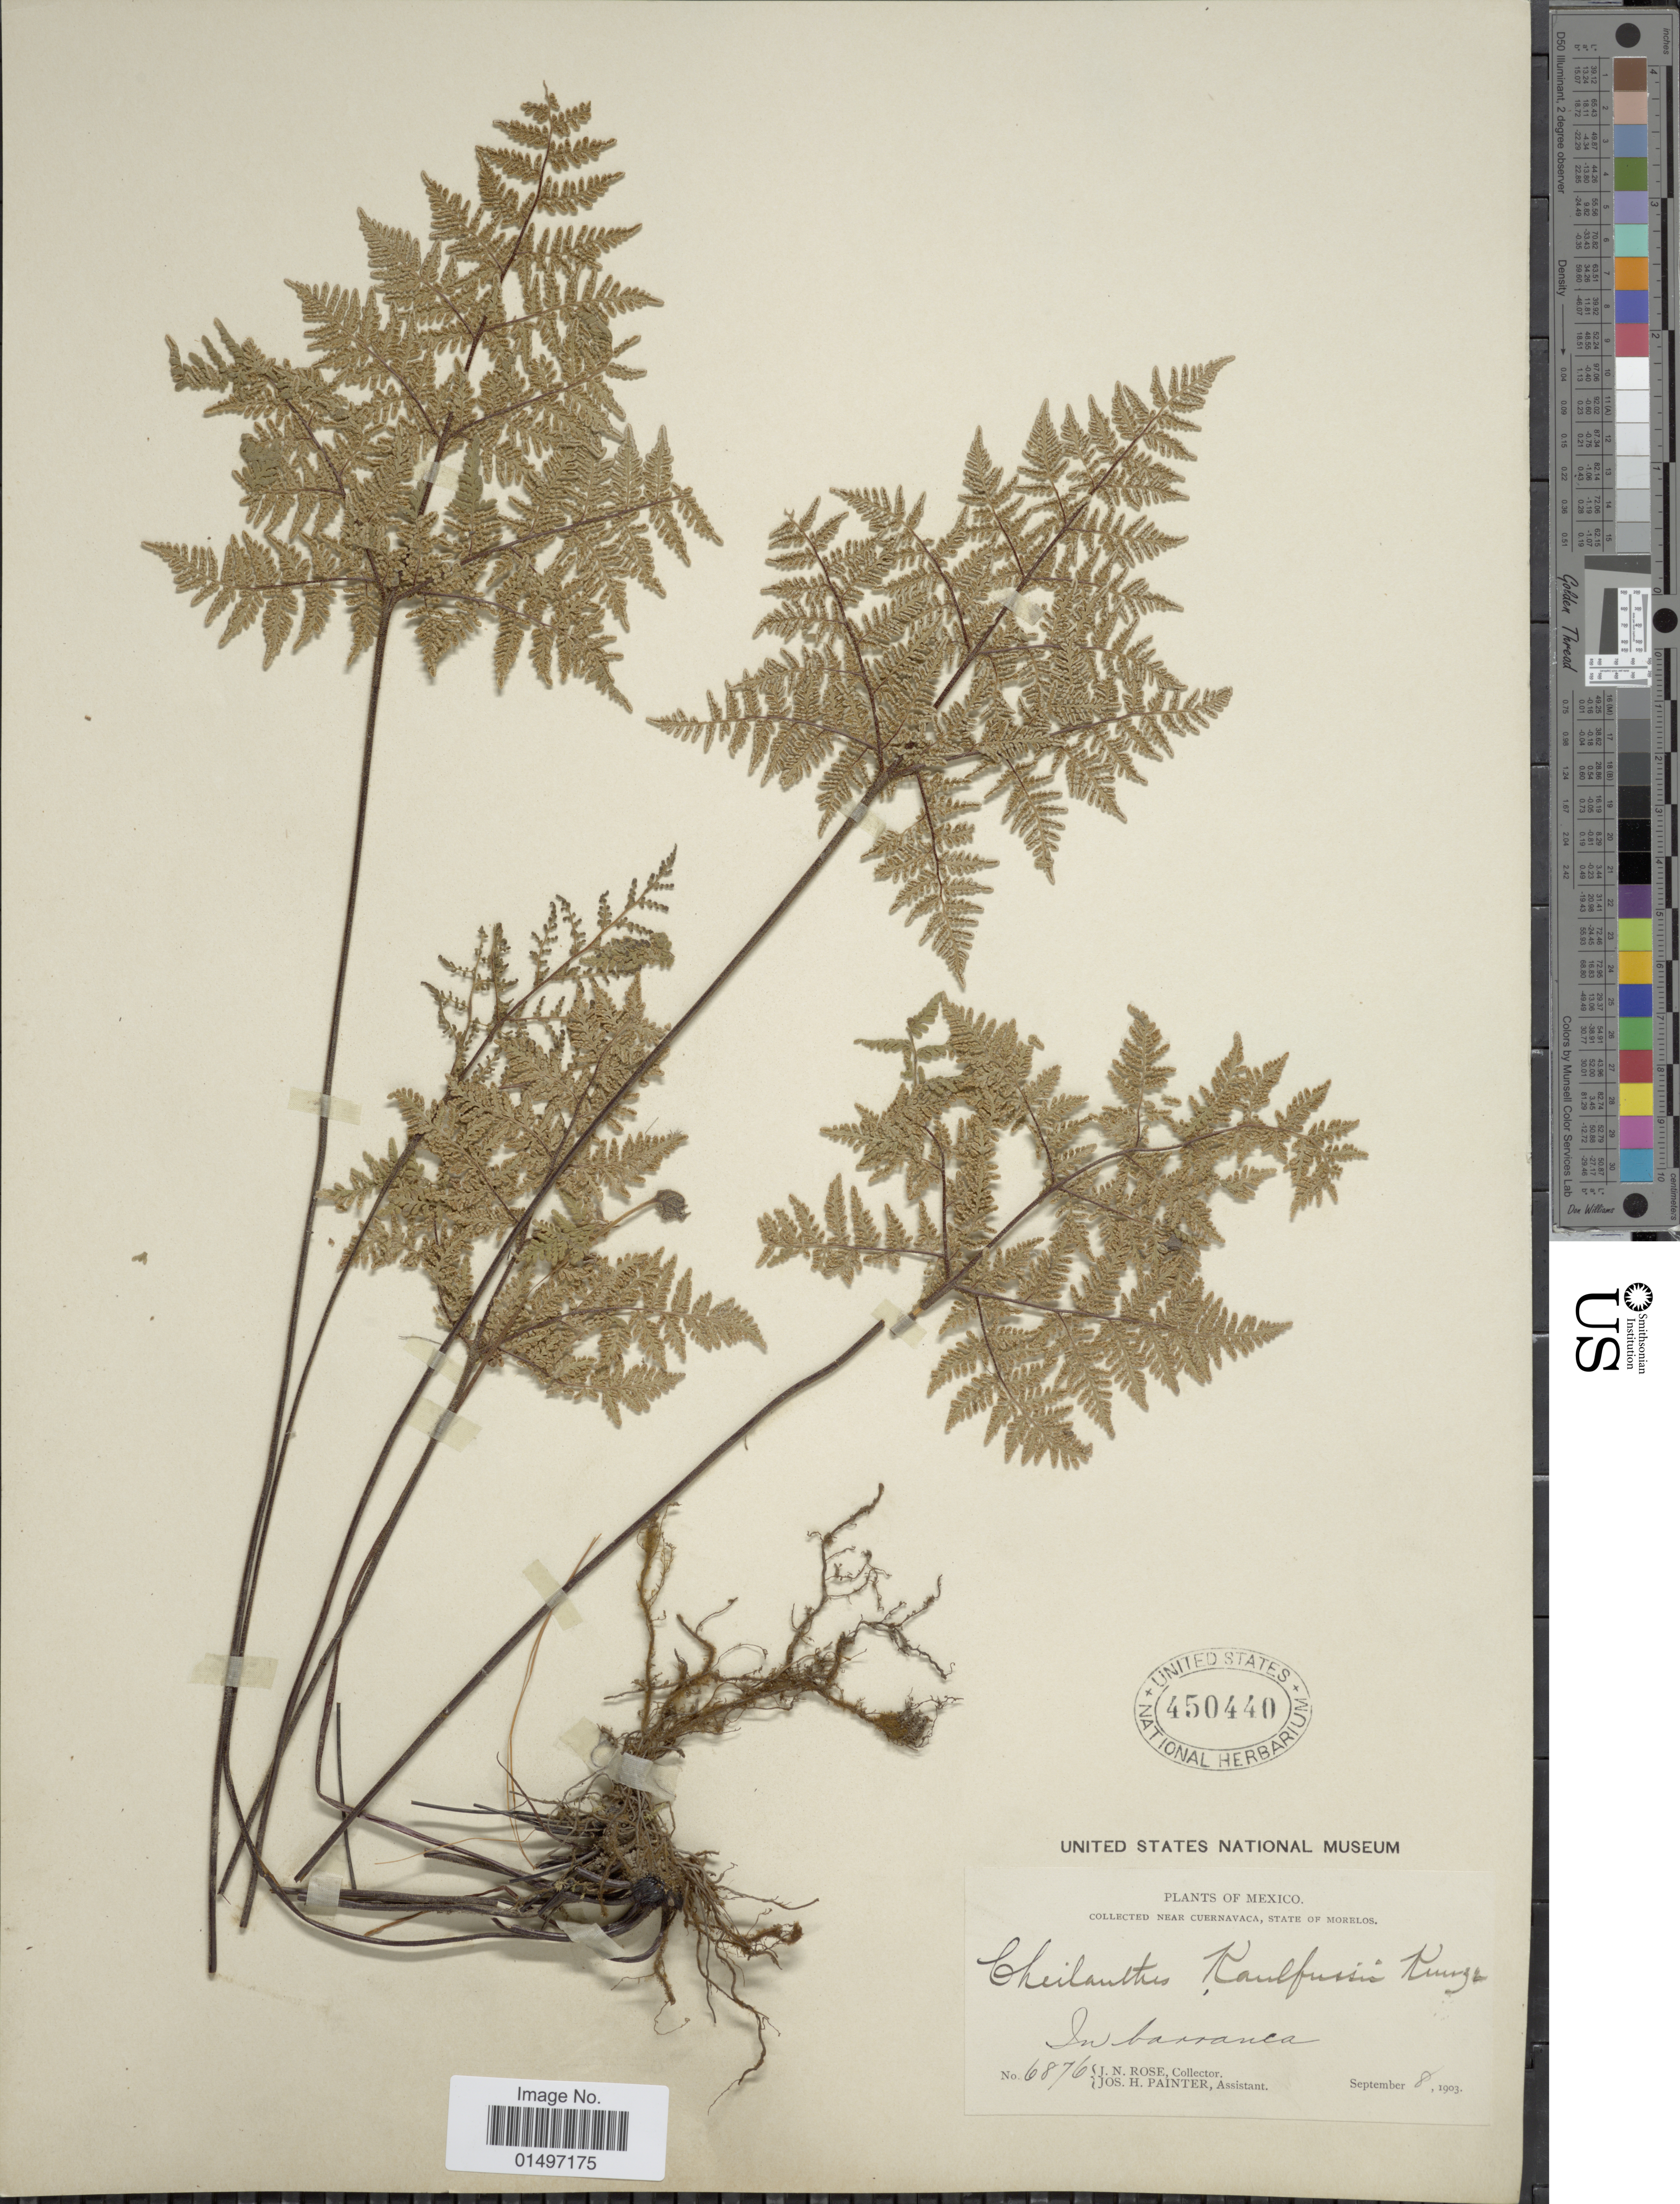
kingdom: Plantae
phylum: Tracheophyta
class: Polypodiopsida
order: Polypodiales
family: Pteridaceae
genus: Gaga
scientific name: Gaga kaulfussii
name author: (Kunze) Fay W. Li & Windham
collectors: J. N. Rose & J. H. Painter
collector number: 6876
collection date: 1903-09-08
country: Mexico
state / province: Morelos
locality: Mexico, near Cuernavaca in Barranca.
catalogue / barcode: US 450440